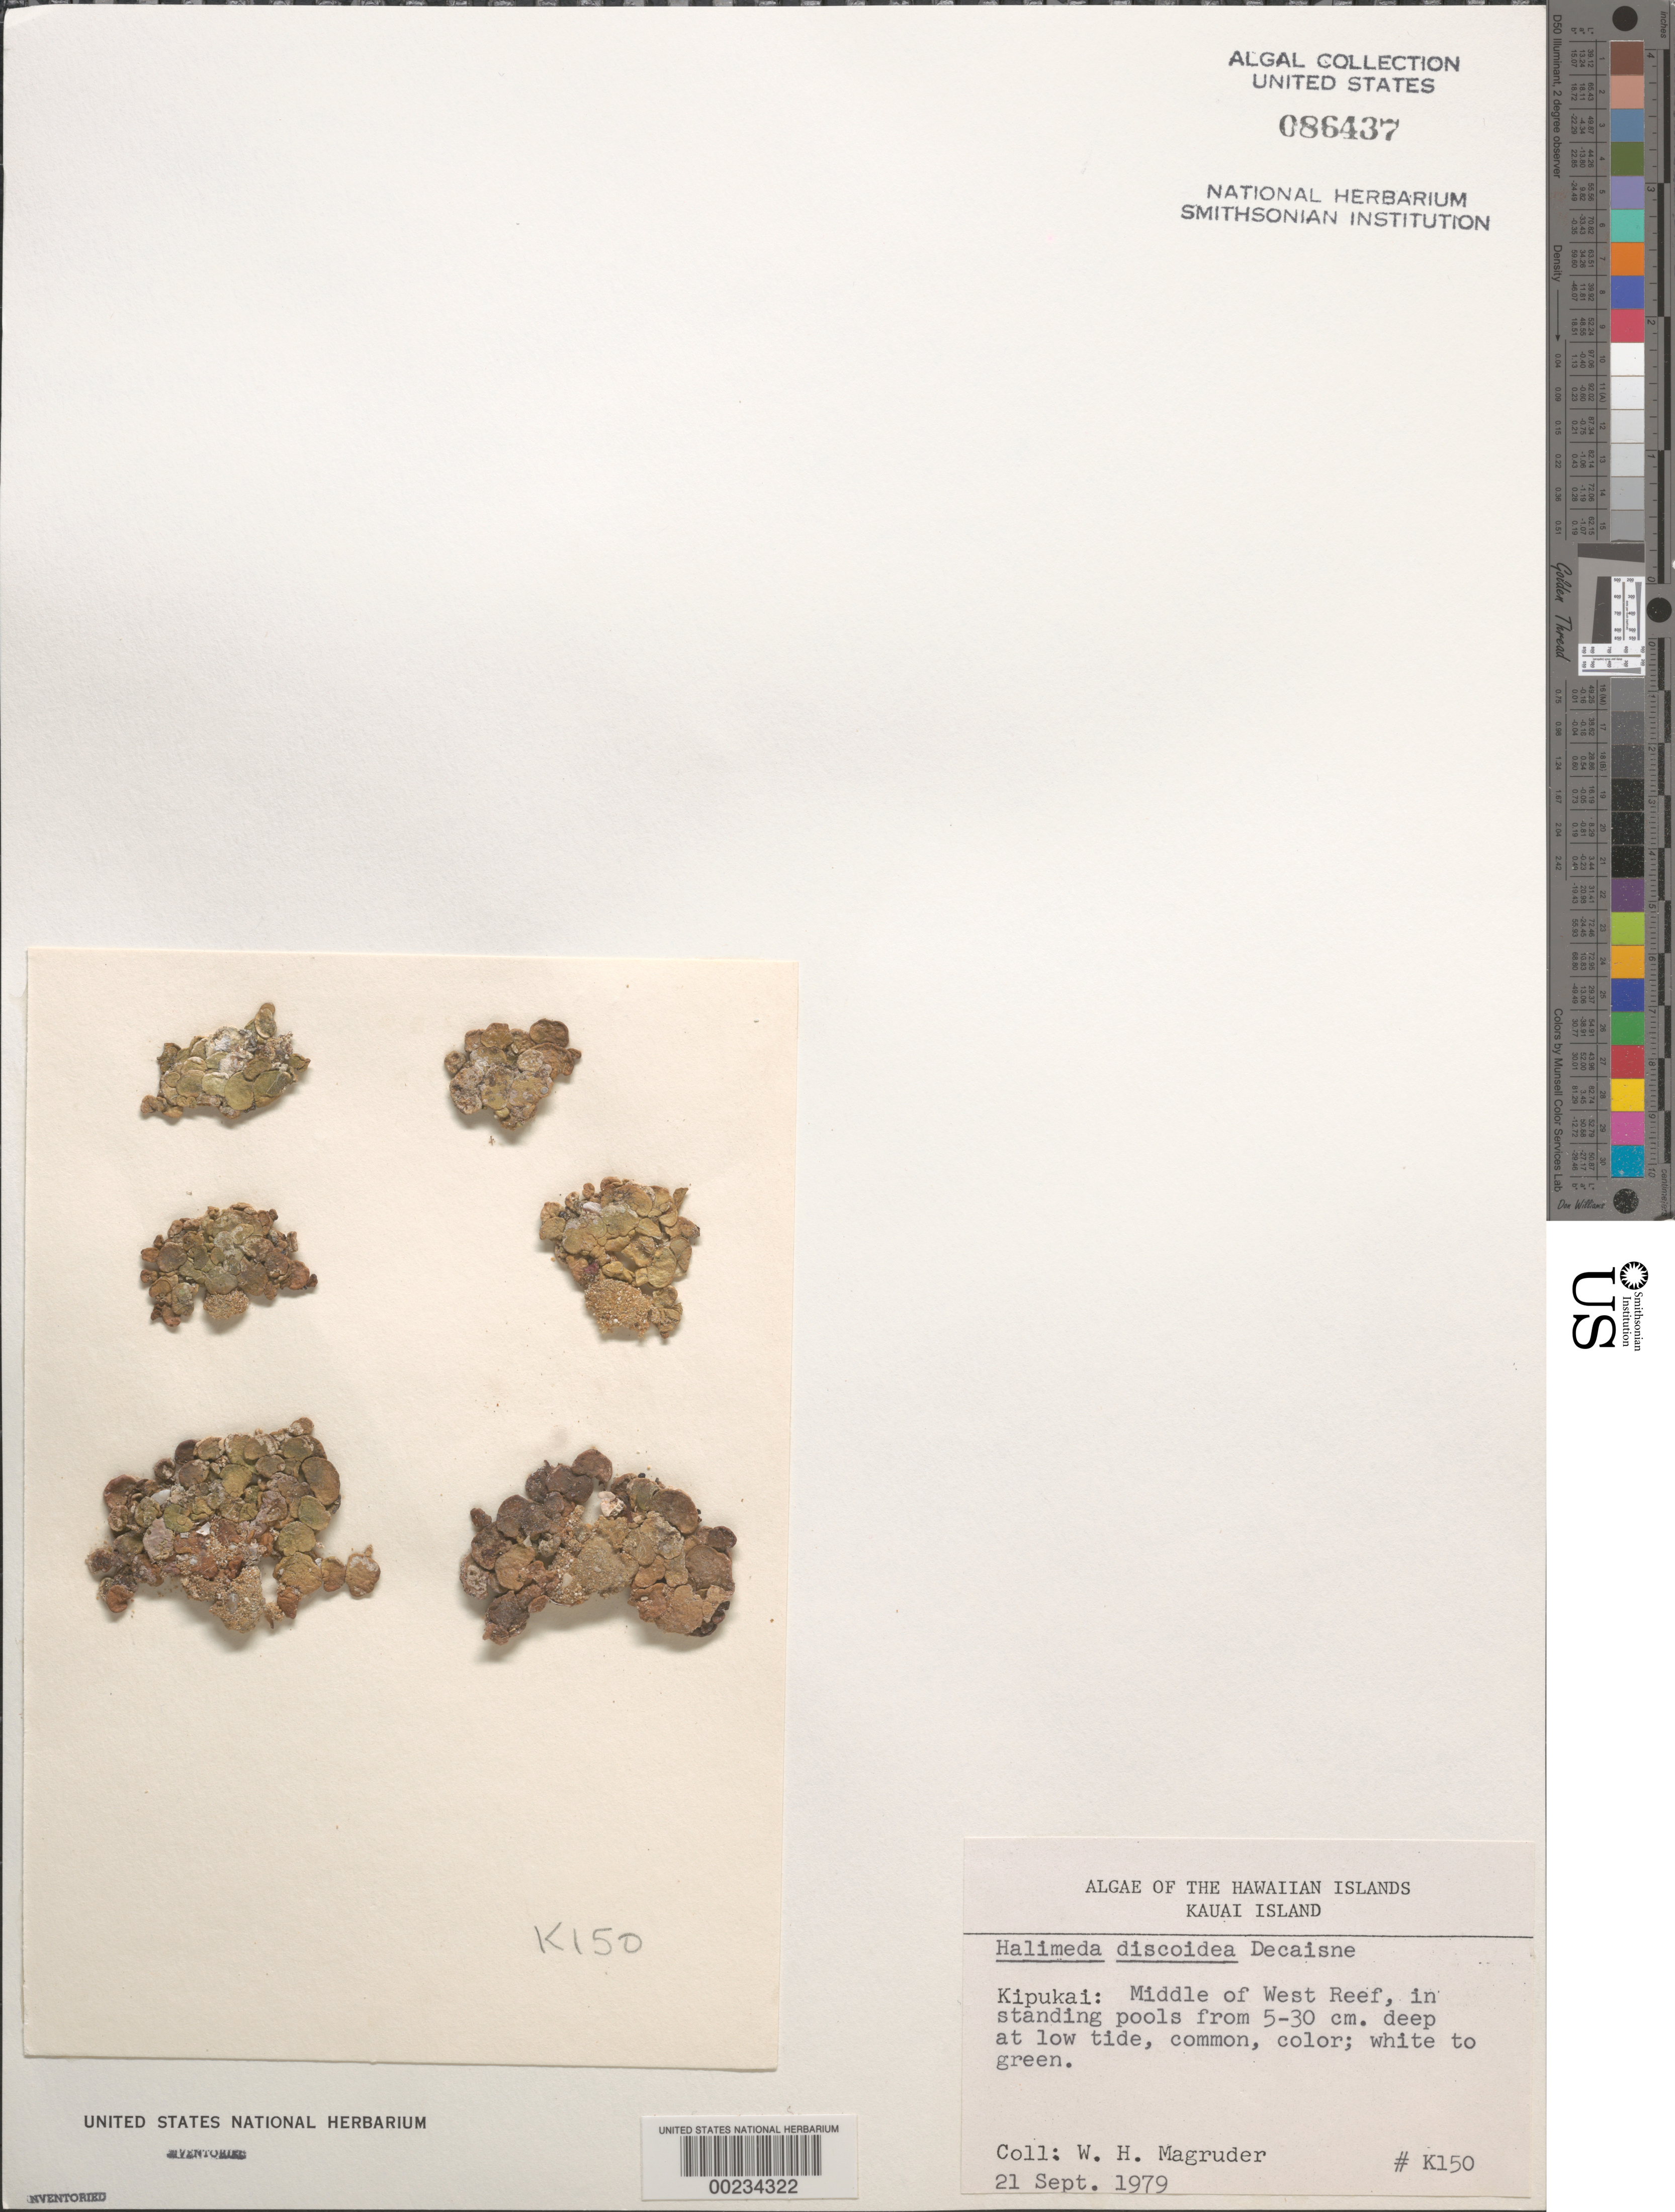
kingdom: Plantae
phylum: Chlorophyta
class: Ulvophyceae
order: Bryopsidales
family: Halimedaceae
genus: Halimeda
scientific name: Halimeda discoidea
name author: Decne.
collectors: W. Magruder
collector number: K150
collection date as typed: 21 Sep 1979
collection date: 1979-09-21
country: United States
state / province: Hawaii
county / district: Kauai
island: Kaua'i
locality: Kipukai, West Reef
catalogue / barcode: US 86437